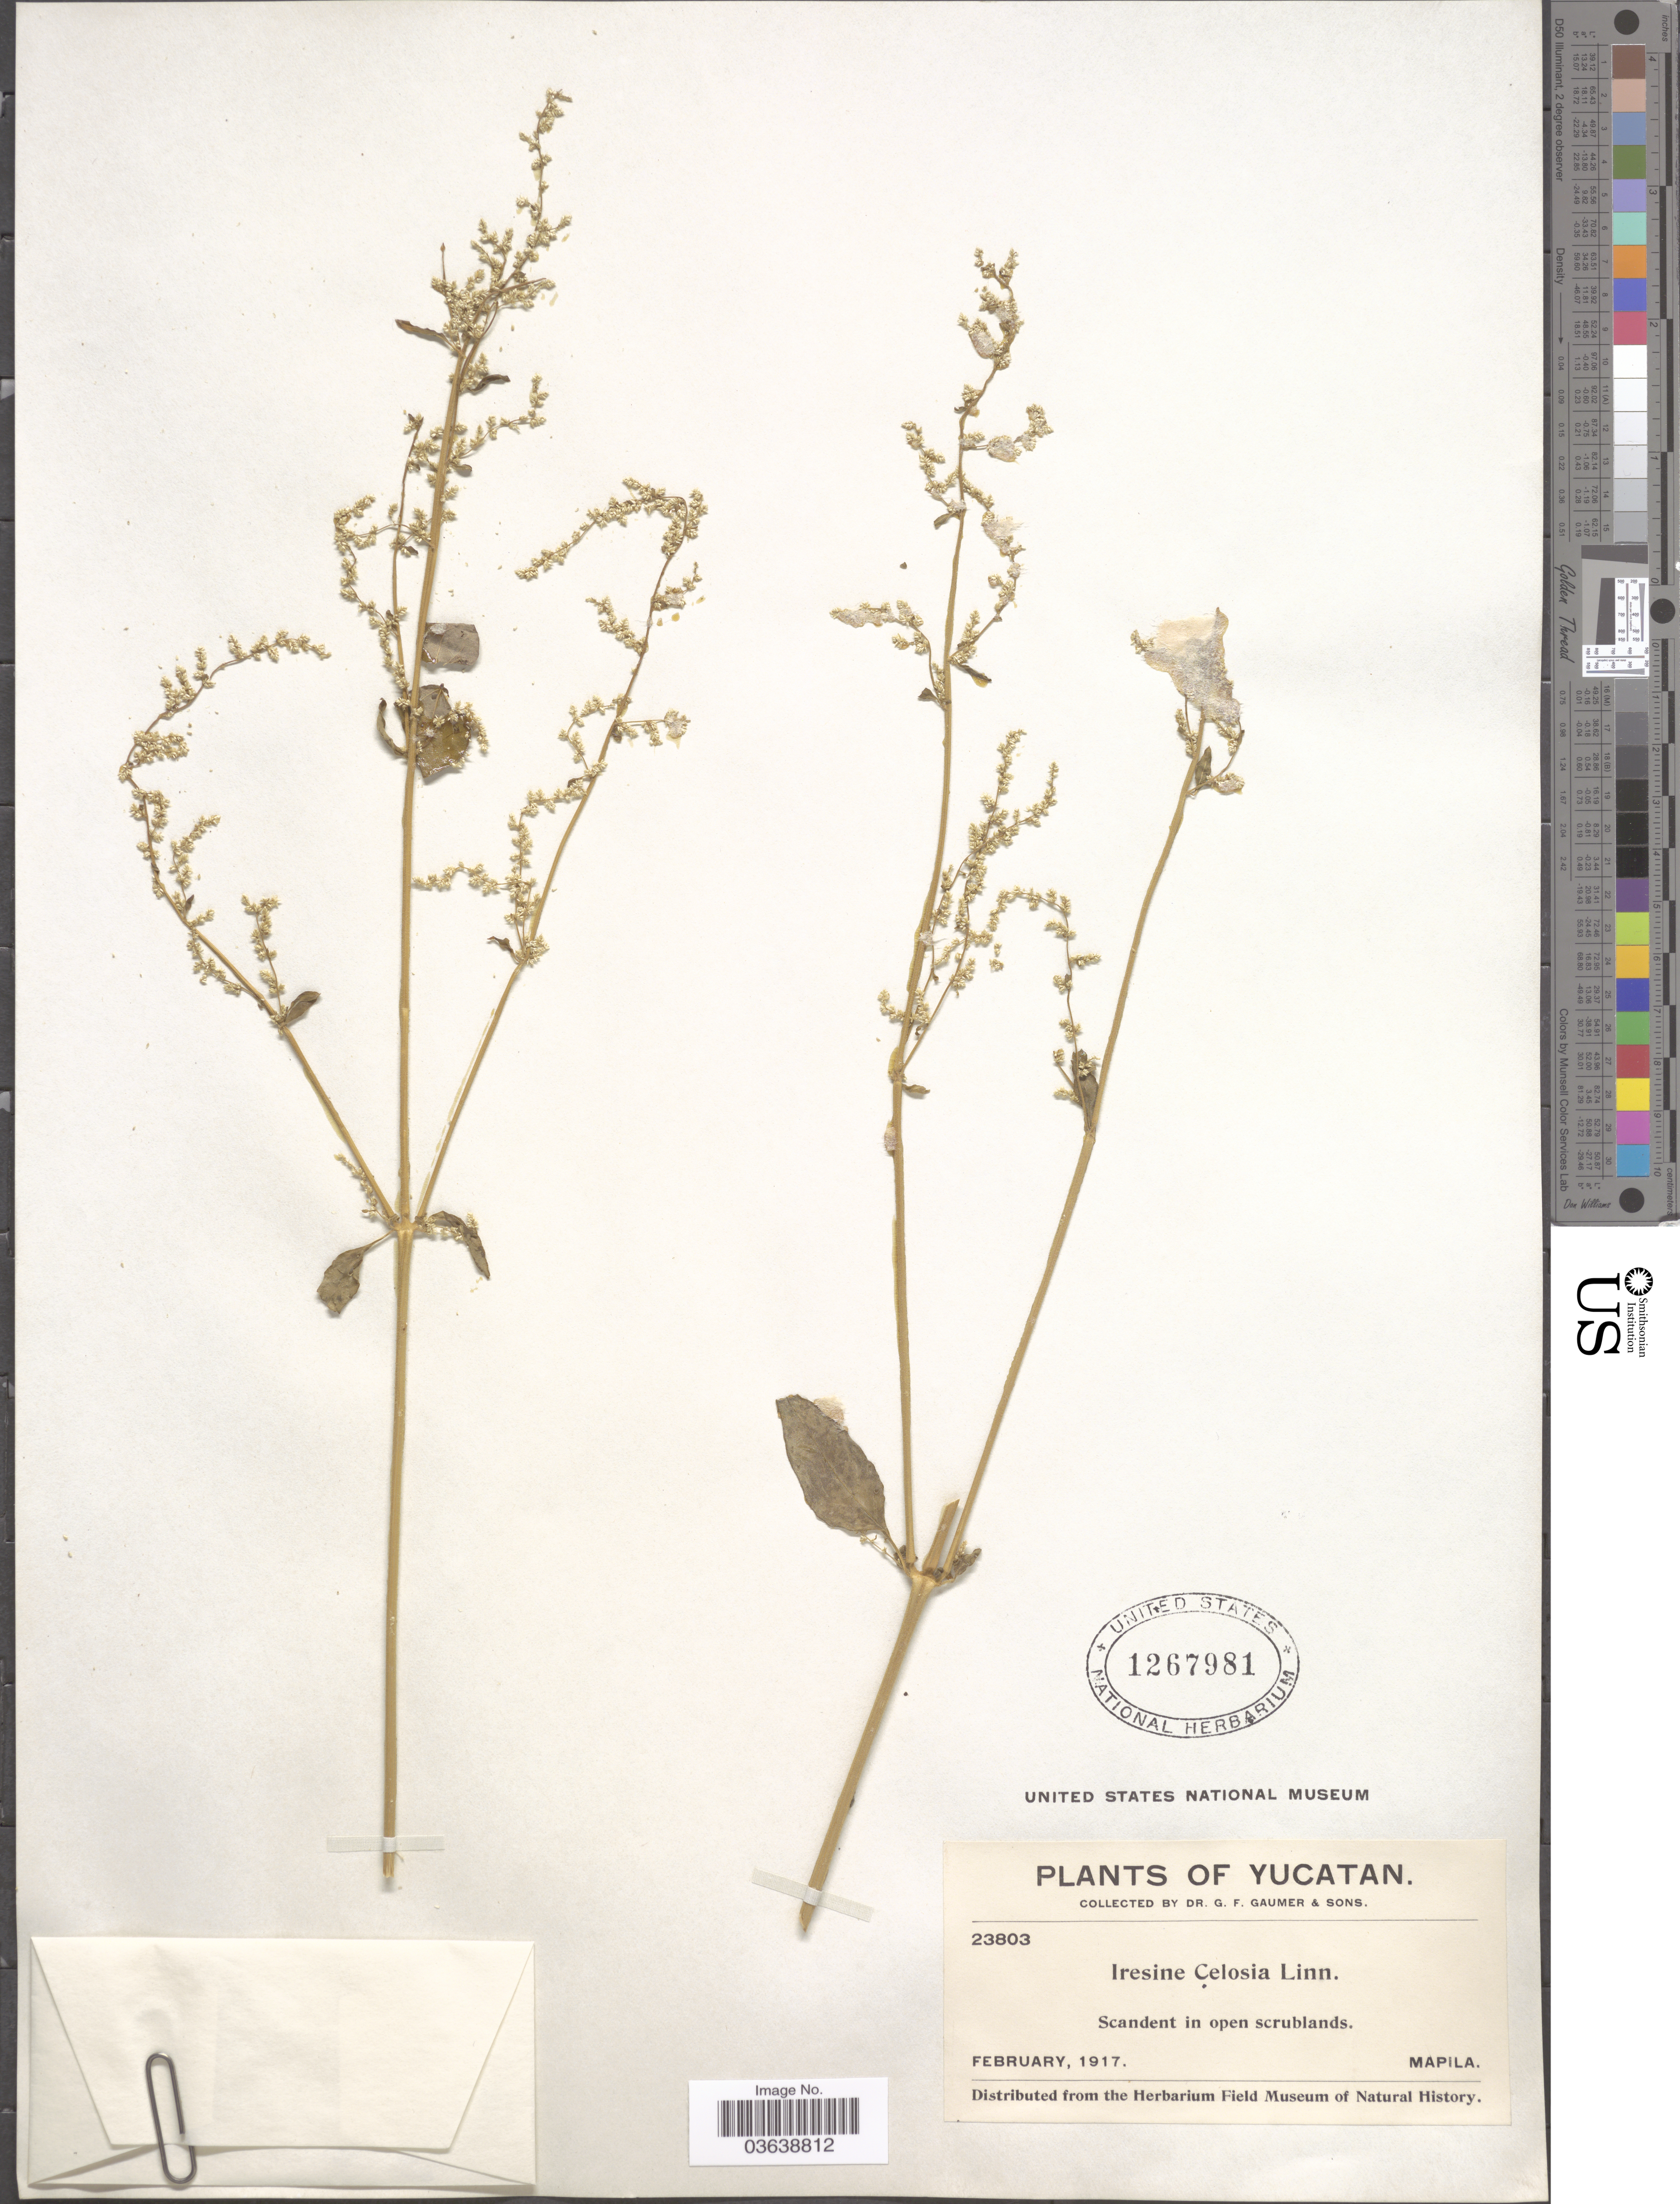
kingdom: Plantae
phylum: Tracheophyta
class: Magnoliopsida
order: Caryophyllales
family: Amaranthaceae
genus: Iresine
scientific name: Iresine celosia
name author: L.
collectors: G. F. Gaumer & Sons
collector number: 23803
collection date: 1917-02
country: Mexico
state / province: Yucatán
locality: Mapila.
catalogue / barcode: US 1267981